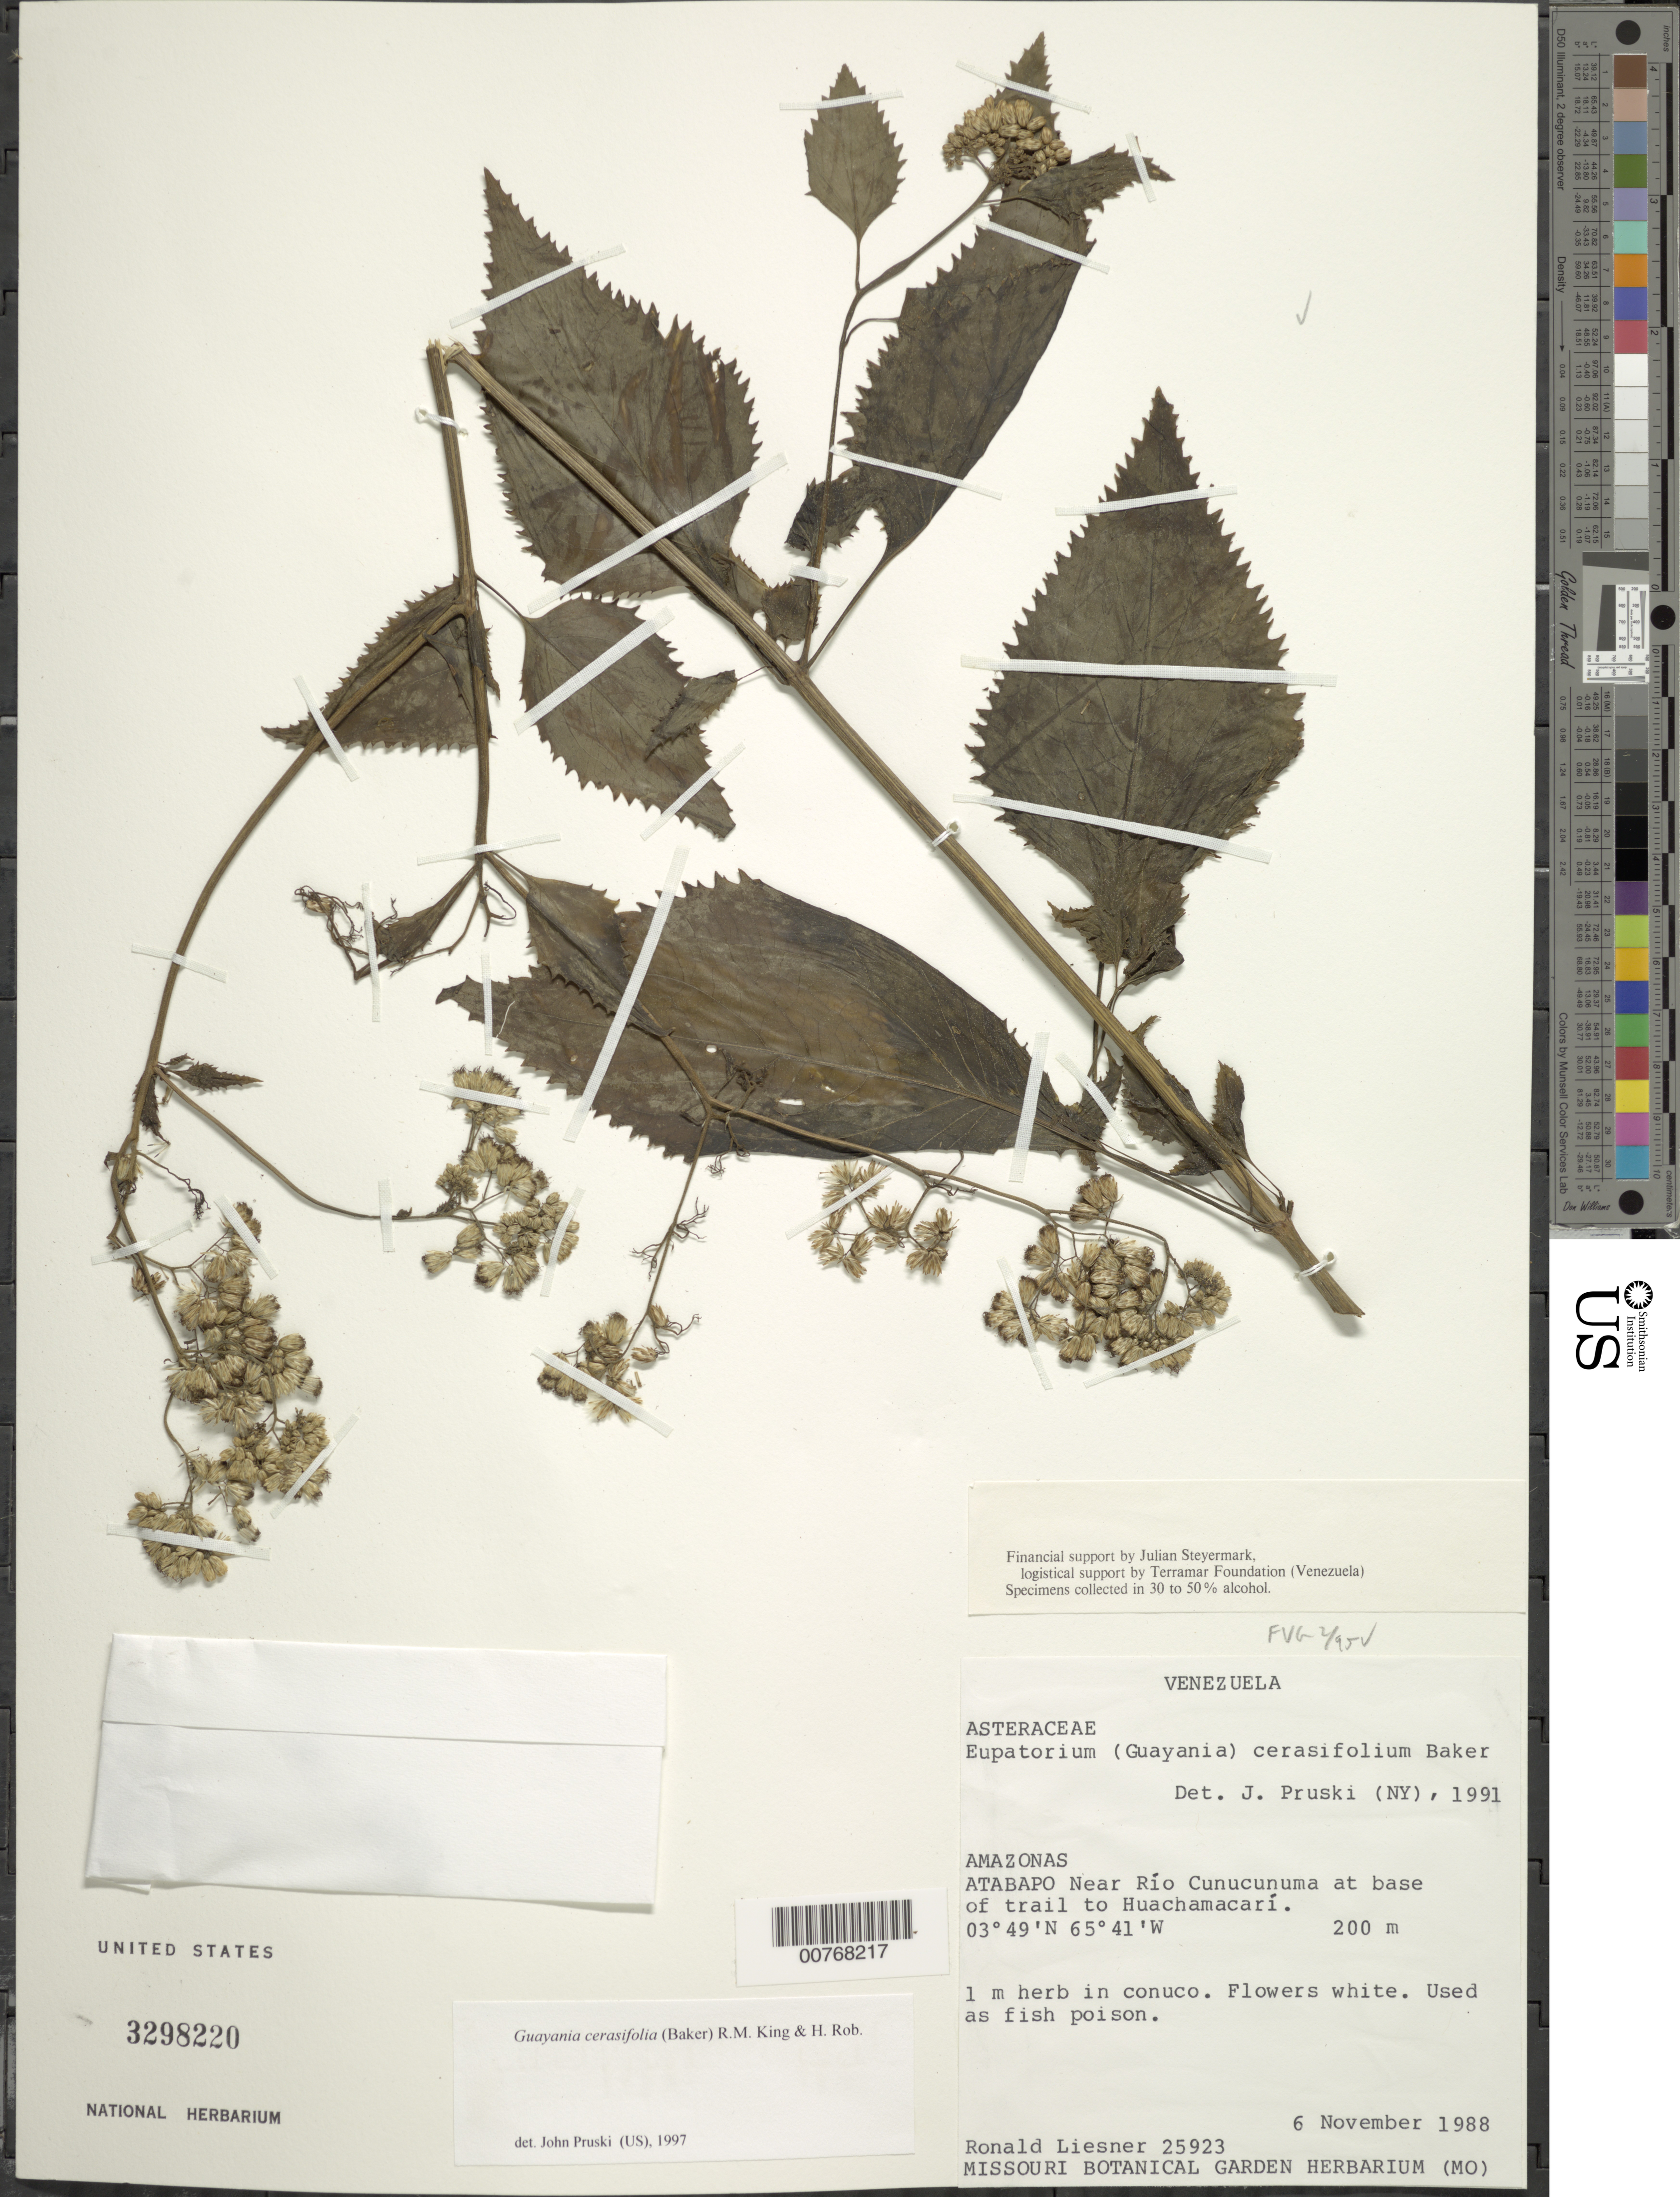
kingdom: Plantae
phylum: Tracheophyta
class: Magnoliopsida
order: Asterales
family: Asteraceae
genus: Guayania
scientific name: Guayania cerasifolia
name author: (Sch. Bip. ex Baker) R.M. King & H. Rob.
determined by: Pruski, J. F.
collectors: R. L. Liesner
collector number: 25923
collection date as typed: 6-Nov-88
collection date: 1988-11-06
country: Venezuela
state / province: Amazonas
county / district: Atabapo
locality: Río Cunucunuma base of trail to Huachamacari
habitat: Conuco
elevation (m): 200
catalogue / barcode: US 3298220